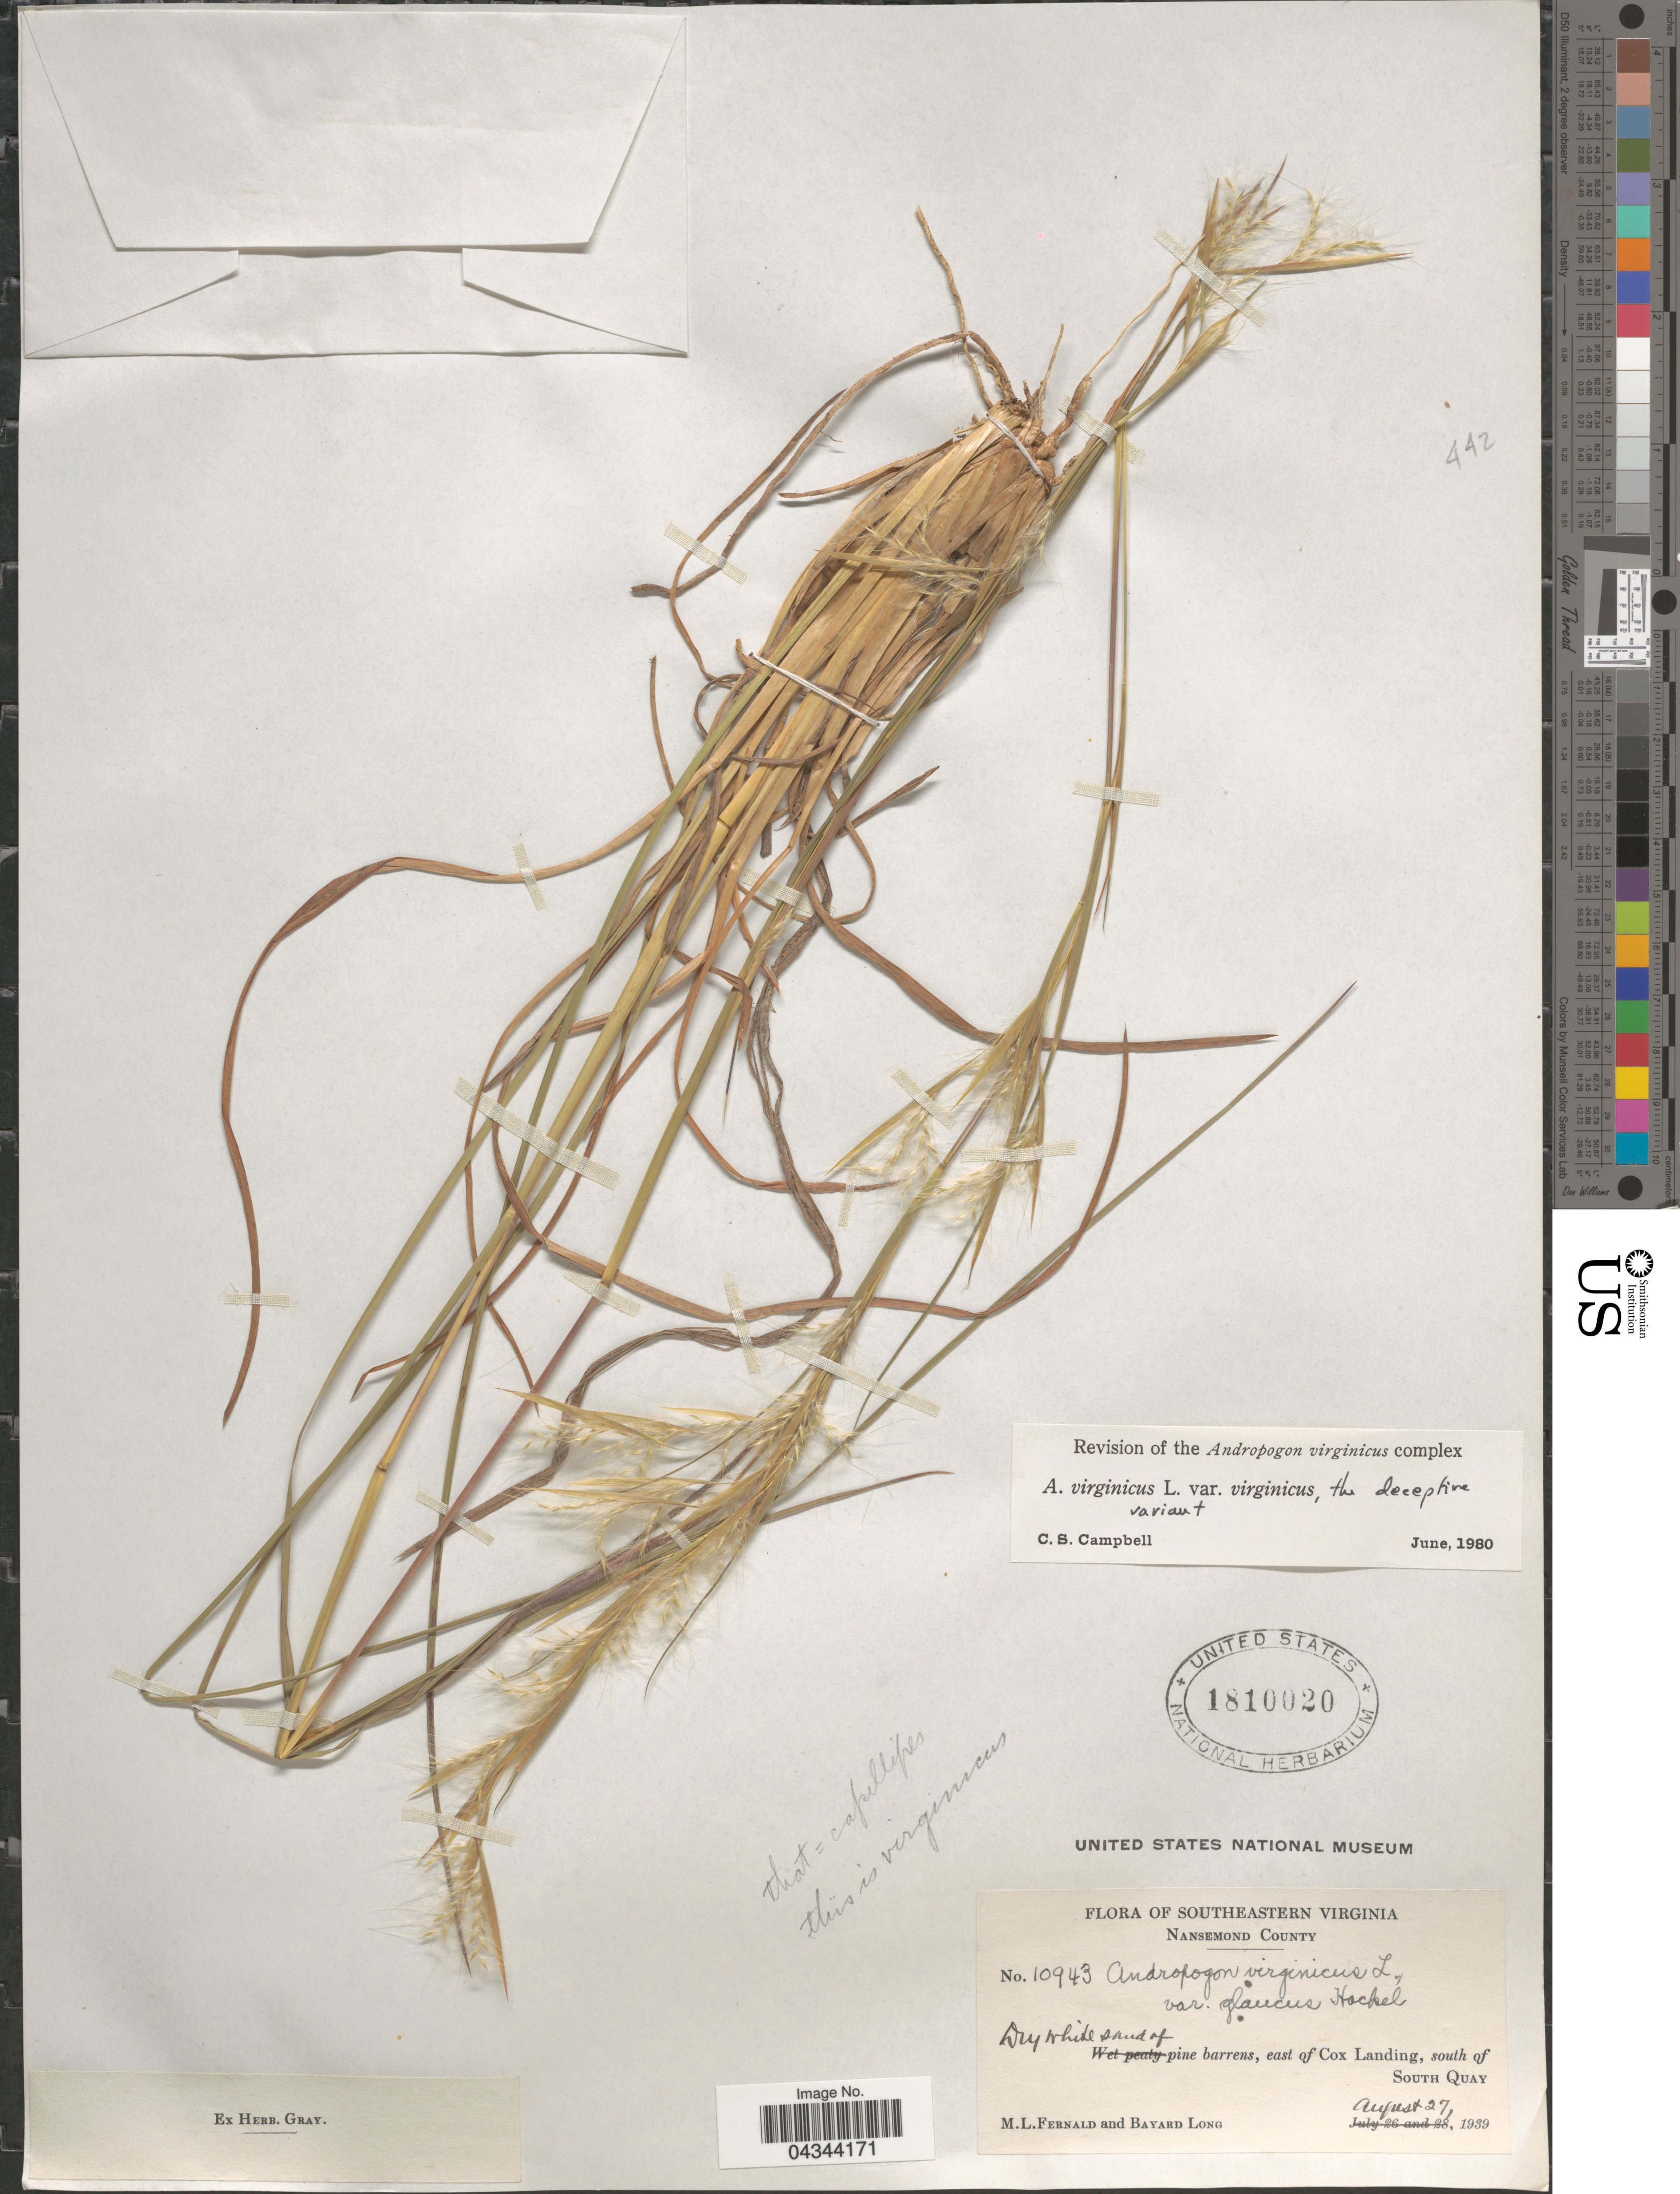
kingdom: Plantae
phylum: Tracheophyta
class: Liliopsida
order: Poales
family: Poaceae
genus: Andropogon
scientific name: Andropogon virginicus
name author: L.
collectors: M. L. Fernald & B. Long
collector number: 10943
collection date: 1939-08-27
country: United States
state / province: Virginia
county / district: City of Suffolk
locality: Southeastern Virginia. Nansemond County. East of Cox Landing, south of South Quay.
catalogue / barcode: US 1810020